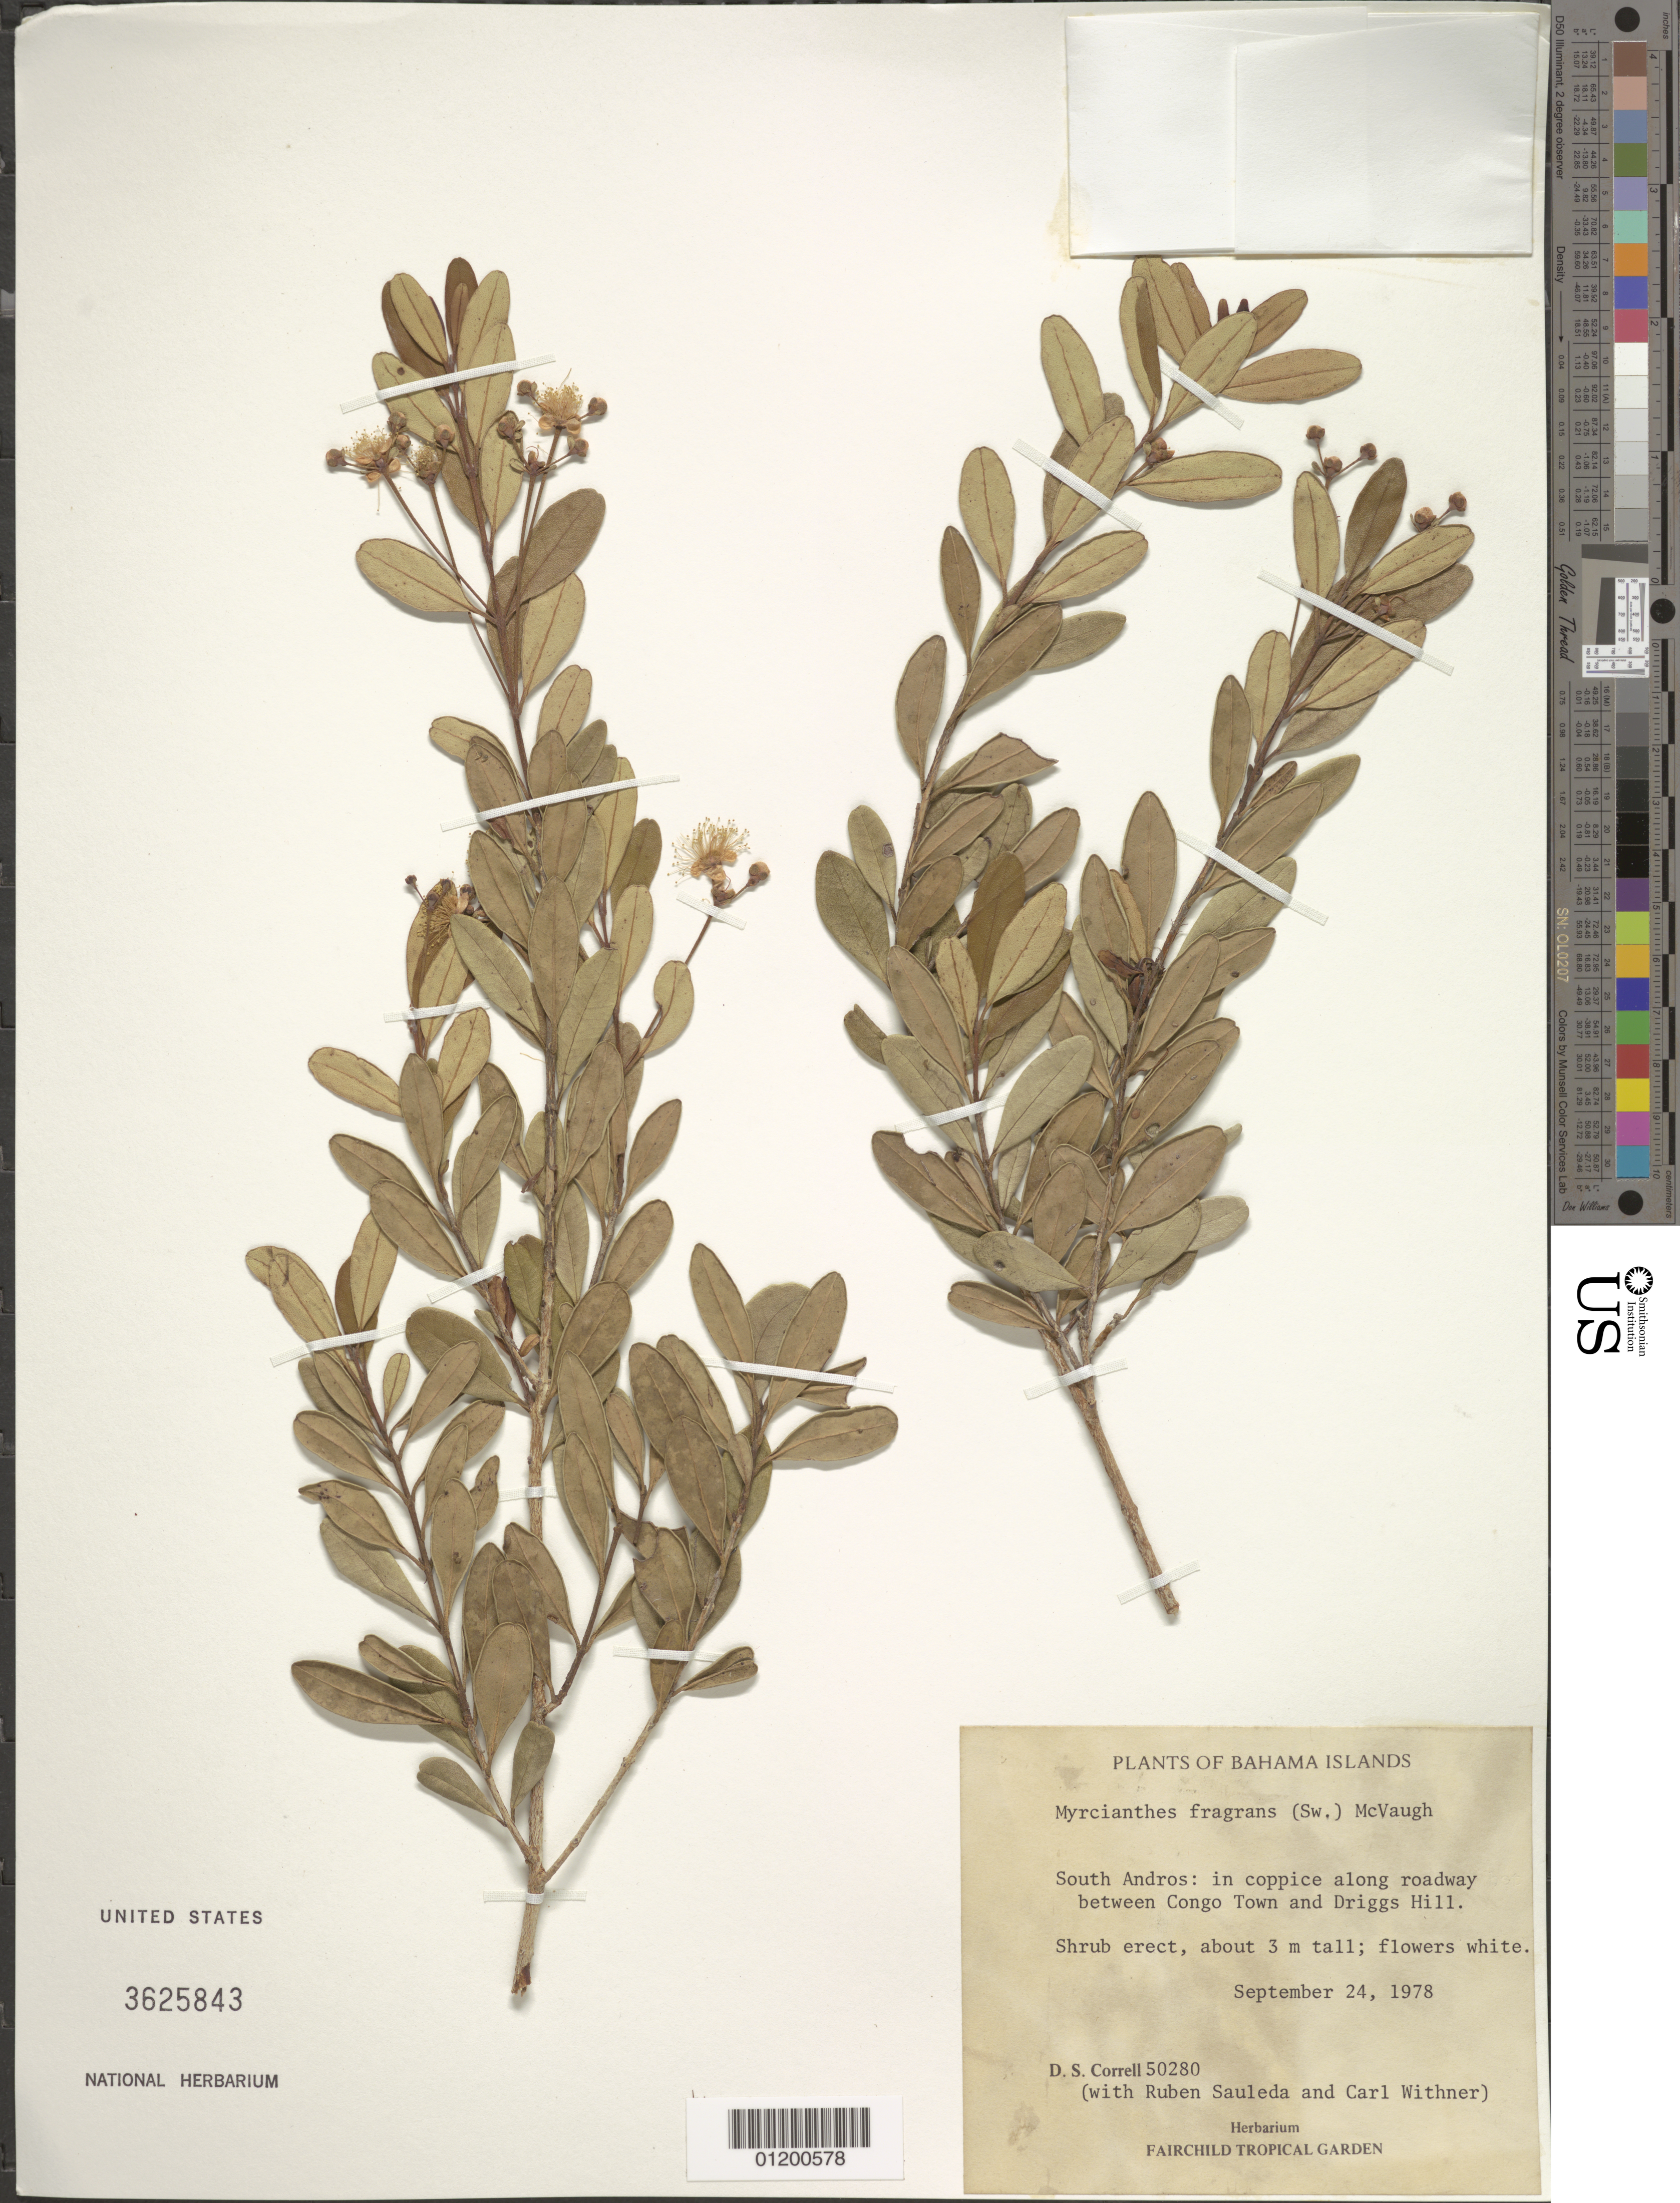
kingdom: Plantae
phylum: Tracheophyta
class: Magnoliopsida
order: Myrtales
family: Myrtaceae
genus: Myrcianthes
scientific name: Myrcianthes fragrans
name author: (Sw.) McVaugh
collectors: D. S. Correll, R. Sauleda & C. L. Withner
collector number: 50280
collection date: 1978-09-24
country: Bahamas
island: South Andros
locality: In coppice along roadway between Congo Town and Driggs Hill.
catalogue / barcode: US 3625843